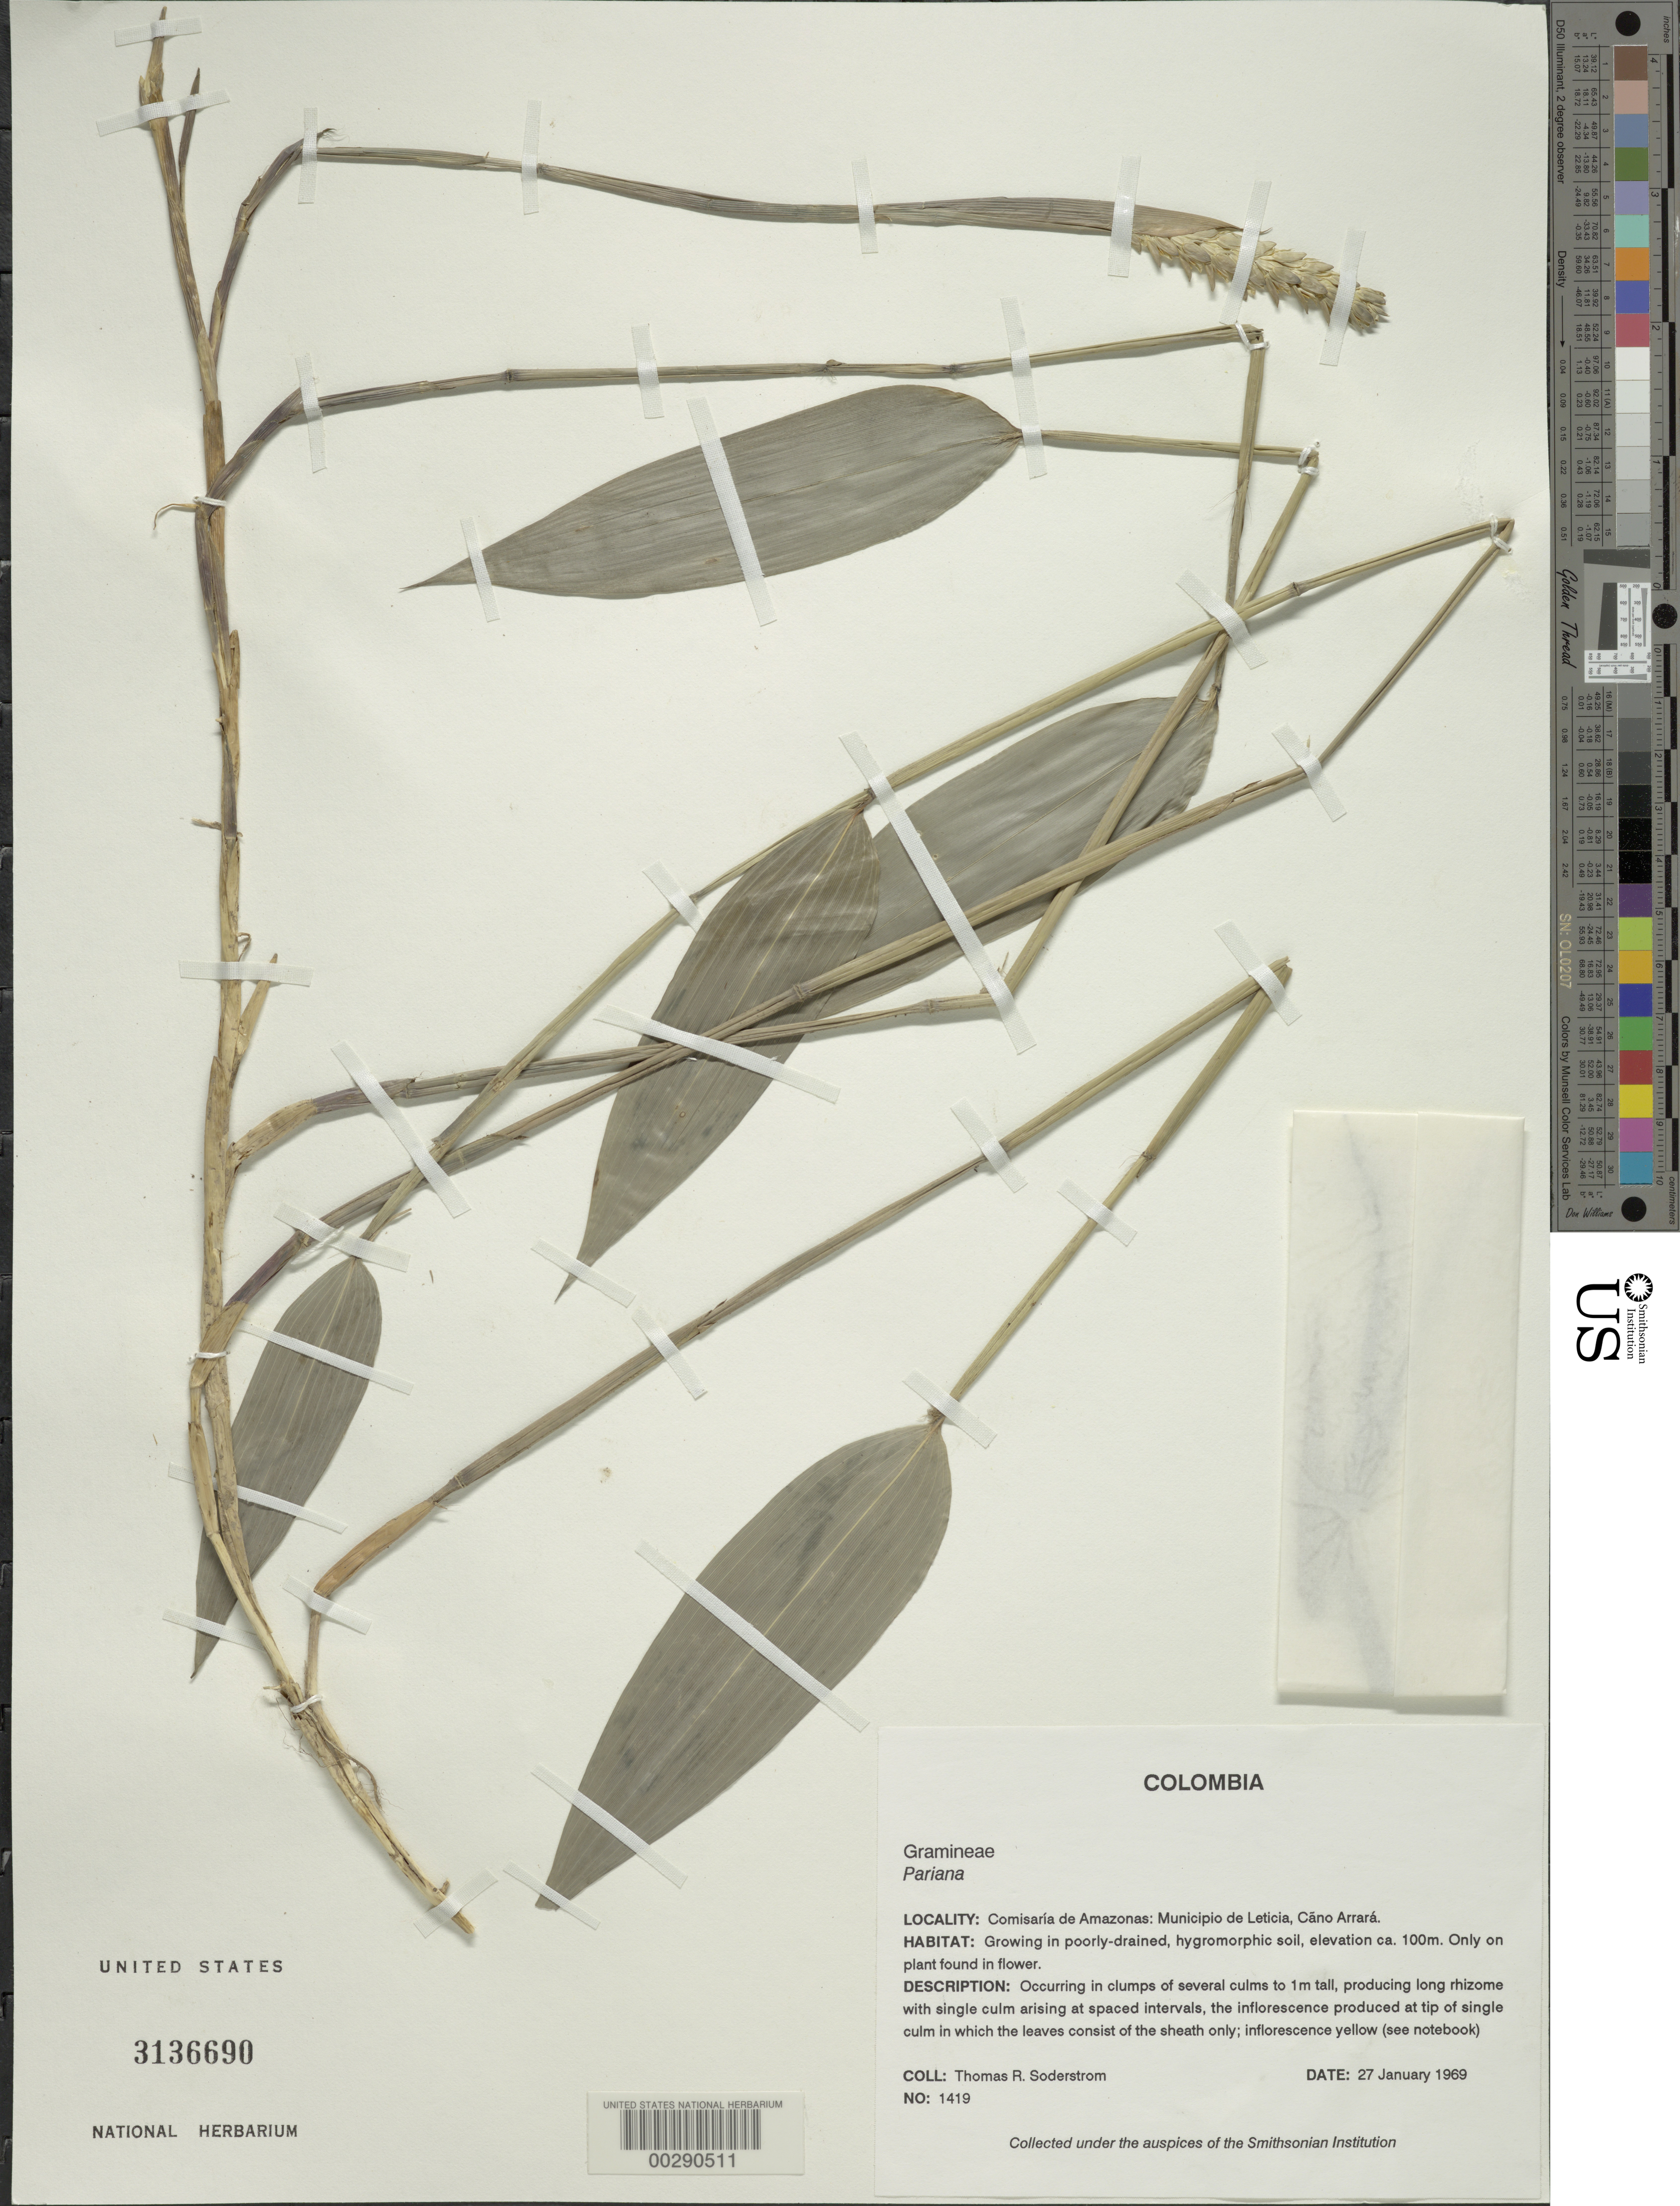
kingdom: Plantae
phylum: Tracheophyta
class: Liliopsida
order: Poales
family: Poaceae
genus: Pariana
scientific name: Pariana sp.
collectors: T. R. Soderstrom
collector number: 1419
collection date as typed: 27 Jan 1969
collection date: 1969-01-27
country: Colombia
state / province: Amazônas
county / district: Leticia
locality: Caño Arrara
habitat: In poorly-drained, hygromorphic soil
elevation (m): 100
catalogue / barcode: US 3136690